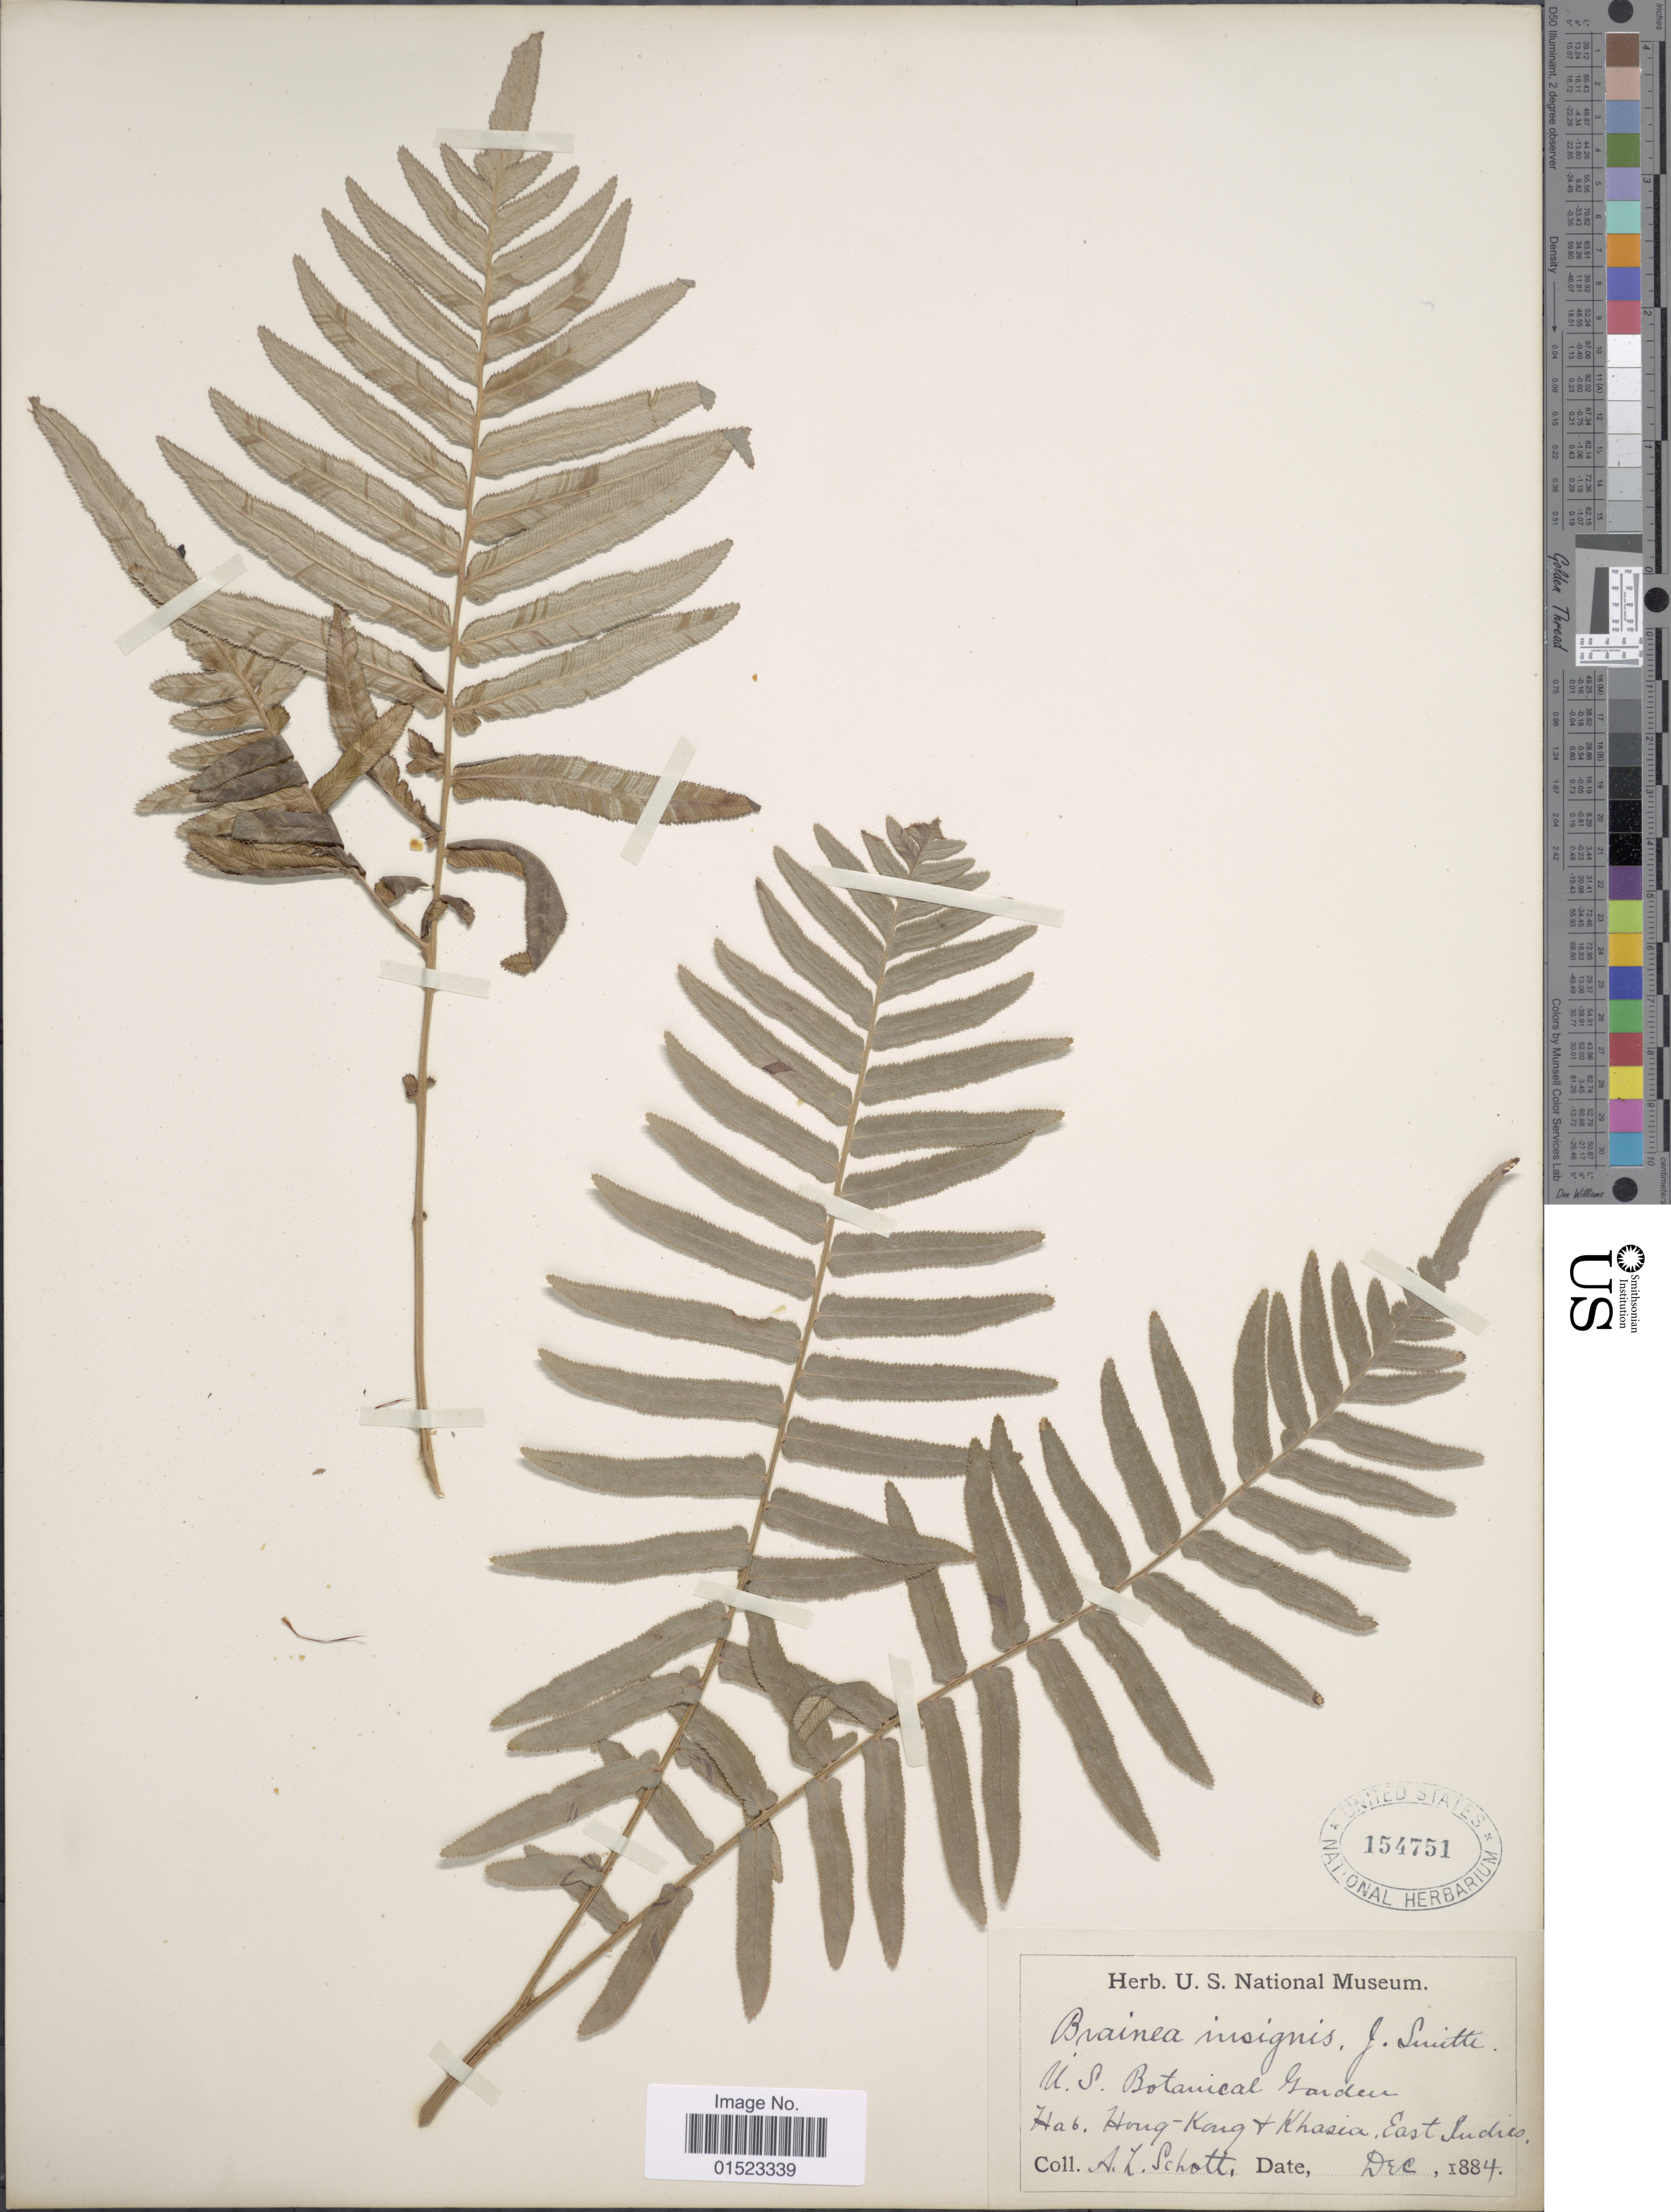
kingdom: Plantae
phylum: Tracheophyta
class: Polypodiopsida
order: Polypodiales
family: Blechnaceae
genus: Brainea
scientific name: Brainea insignis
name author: (Hook.) J. Sm.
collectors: A. L. Schott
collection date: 1884-12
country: United States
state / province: District of Columbia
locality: U.S. Botanical Garden [cultivated] Hab. Hong Kong & Khasia, East Indies.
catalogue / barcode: US 154751